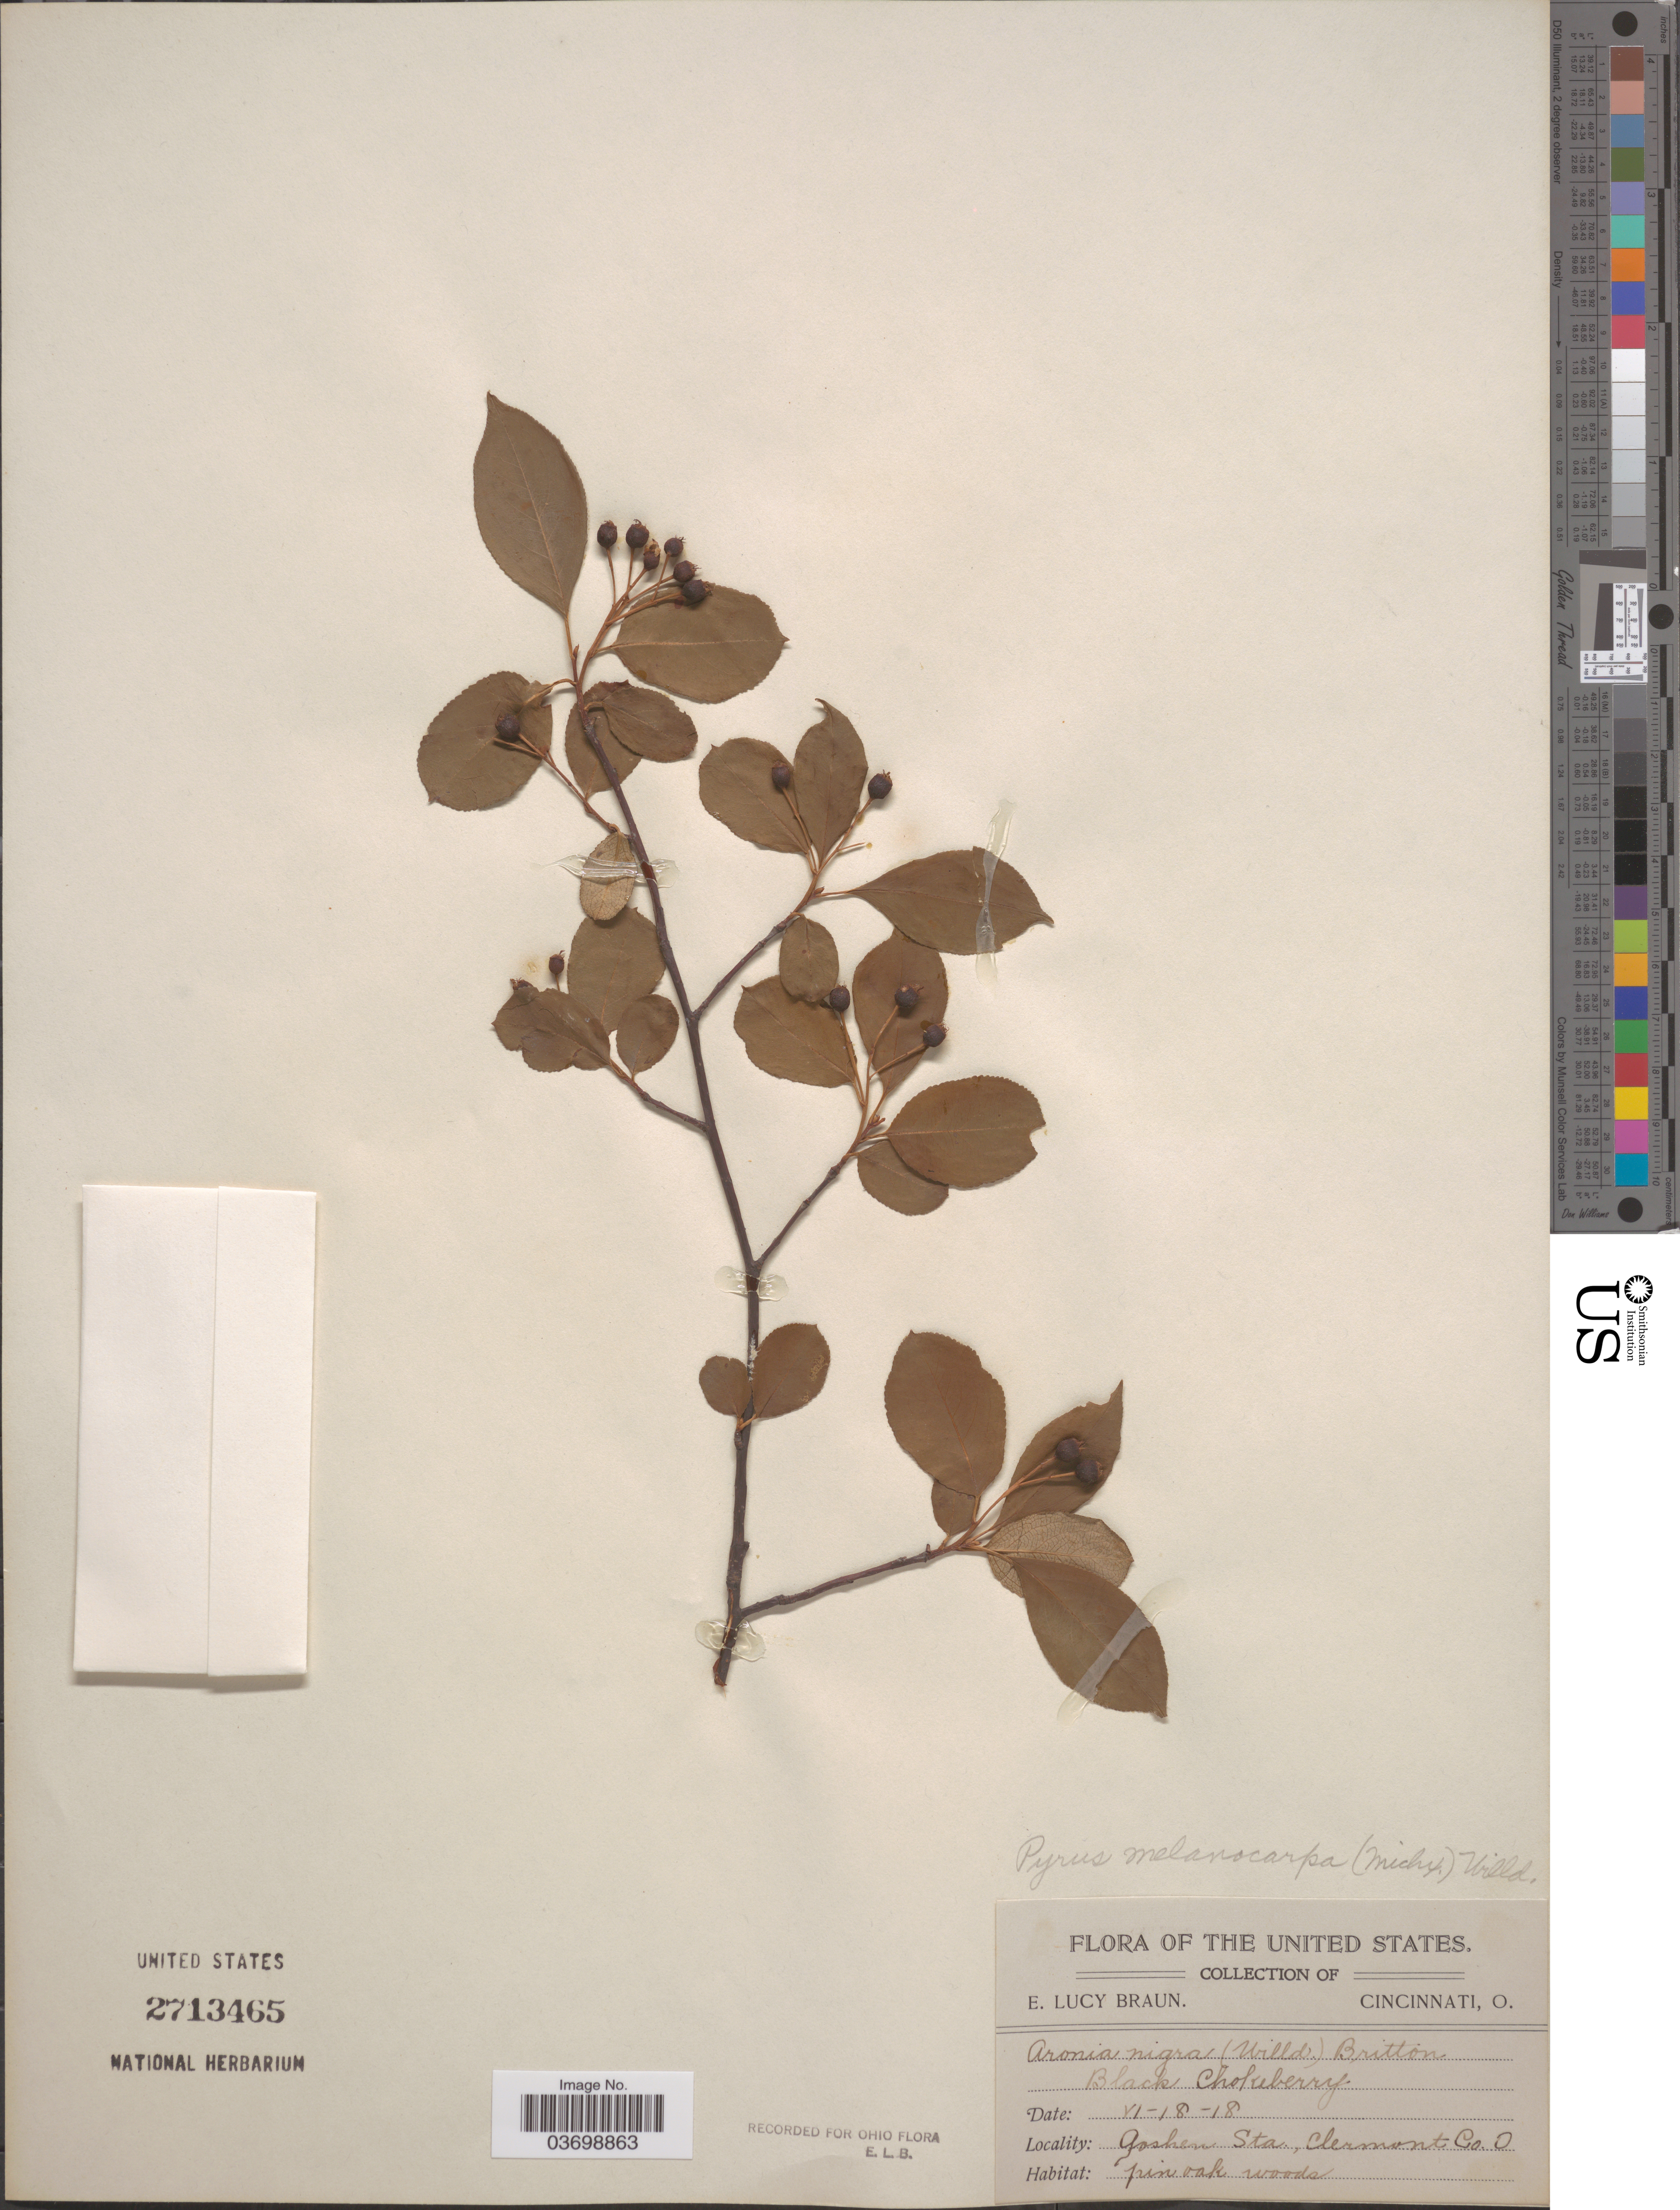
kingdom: Plantae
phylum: Tracheophyta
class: Magnoliopsida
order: Rosales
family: Rosaceae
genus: Aronia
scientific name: Aronia melanocarpa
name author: (Michx.) Elliott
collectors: E. L. Braun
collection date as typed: Transcribed d/m/y: 18/6/18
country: United States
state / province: Ohio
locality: Goshen Sta., Clermont Co.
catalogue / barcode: US 2713465